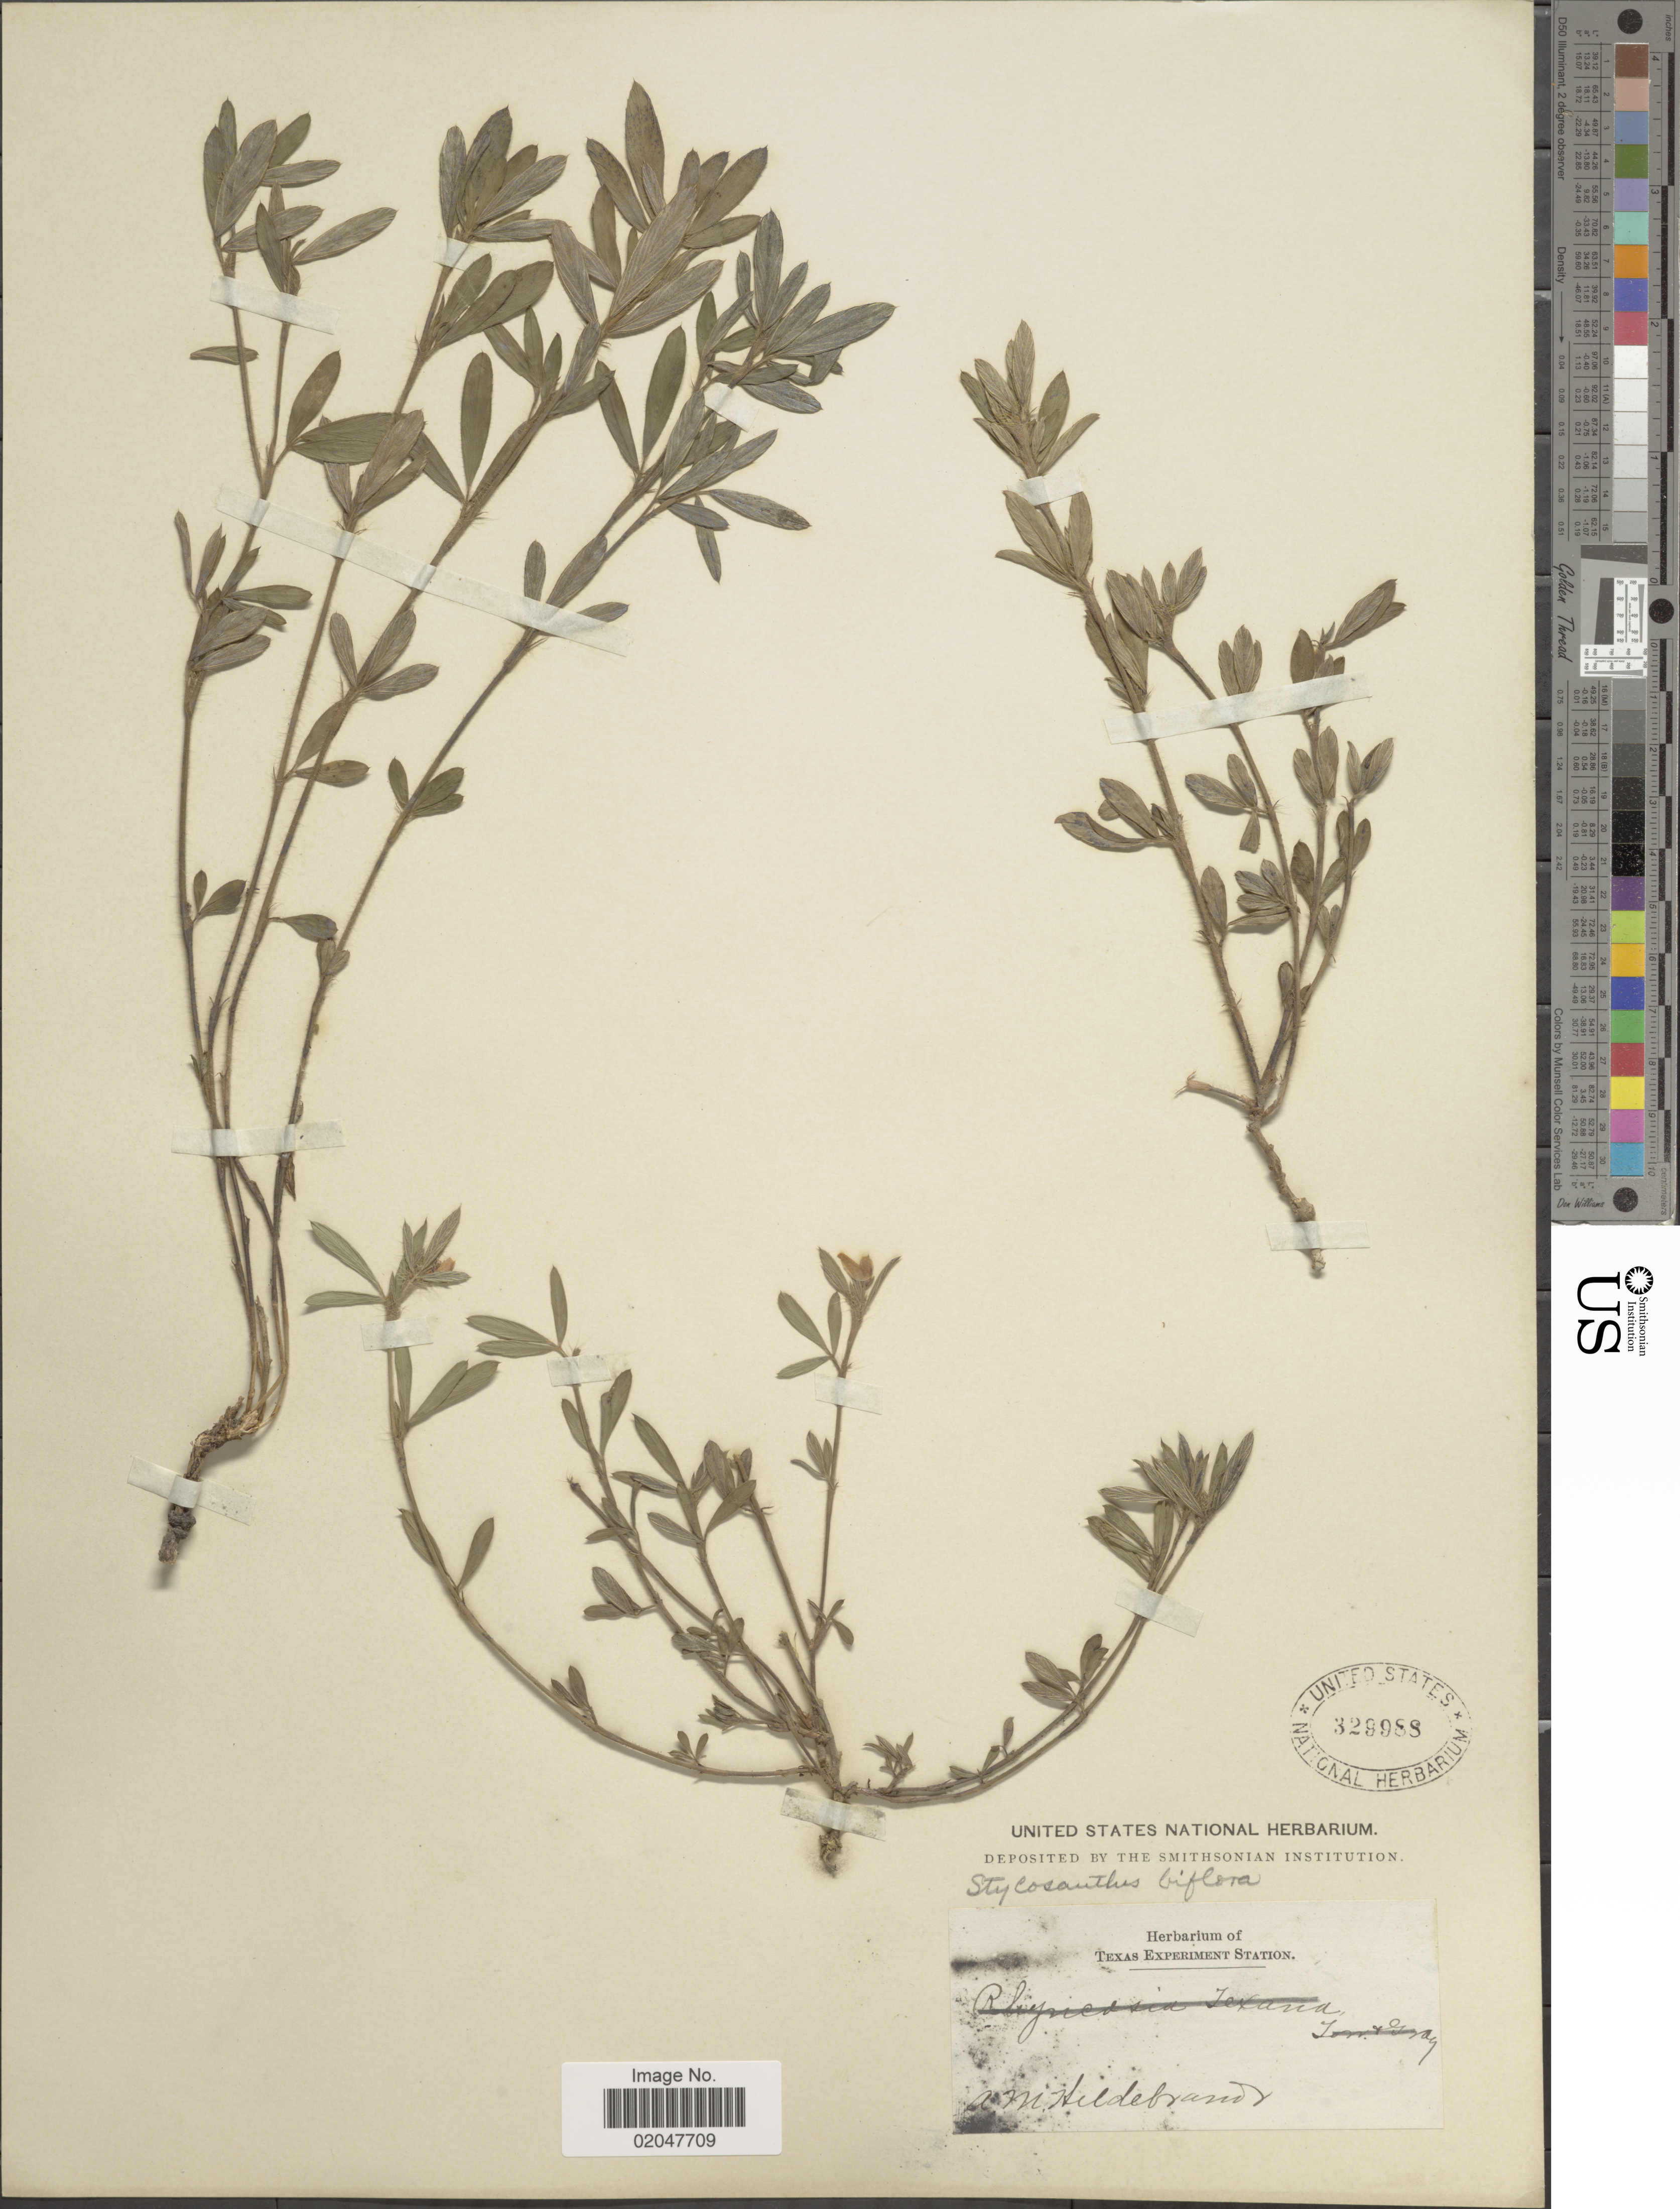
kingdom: Plantae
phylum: Tracheophyta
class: Magnoliopsida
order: Fabales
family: Fabaceae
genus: Stylosanthes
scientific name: Stylosanthes biflora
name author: (L.) Britton et al.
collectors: A. Hildebrandt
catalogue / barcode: US 329988